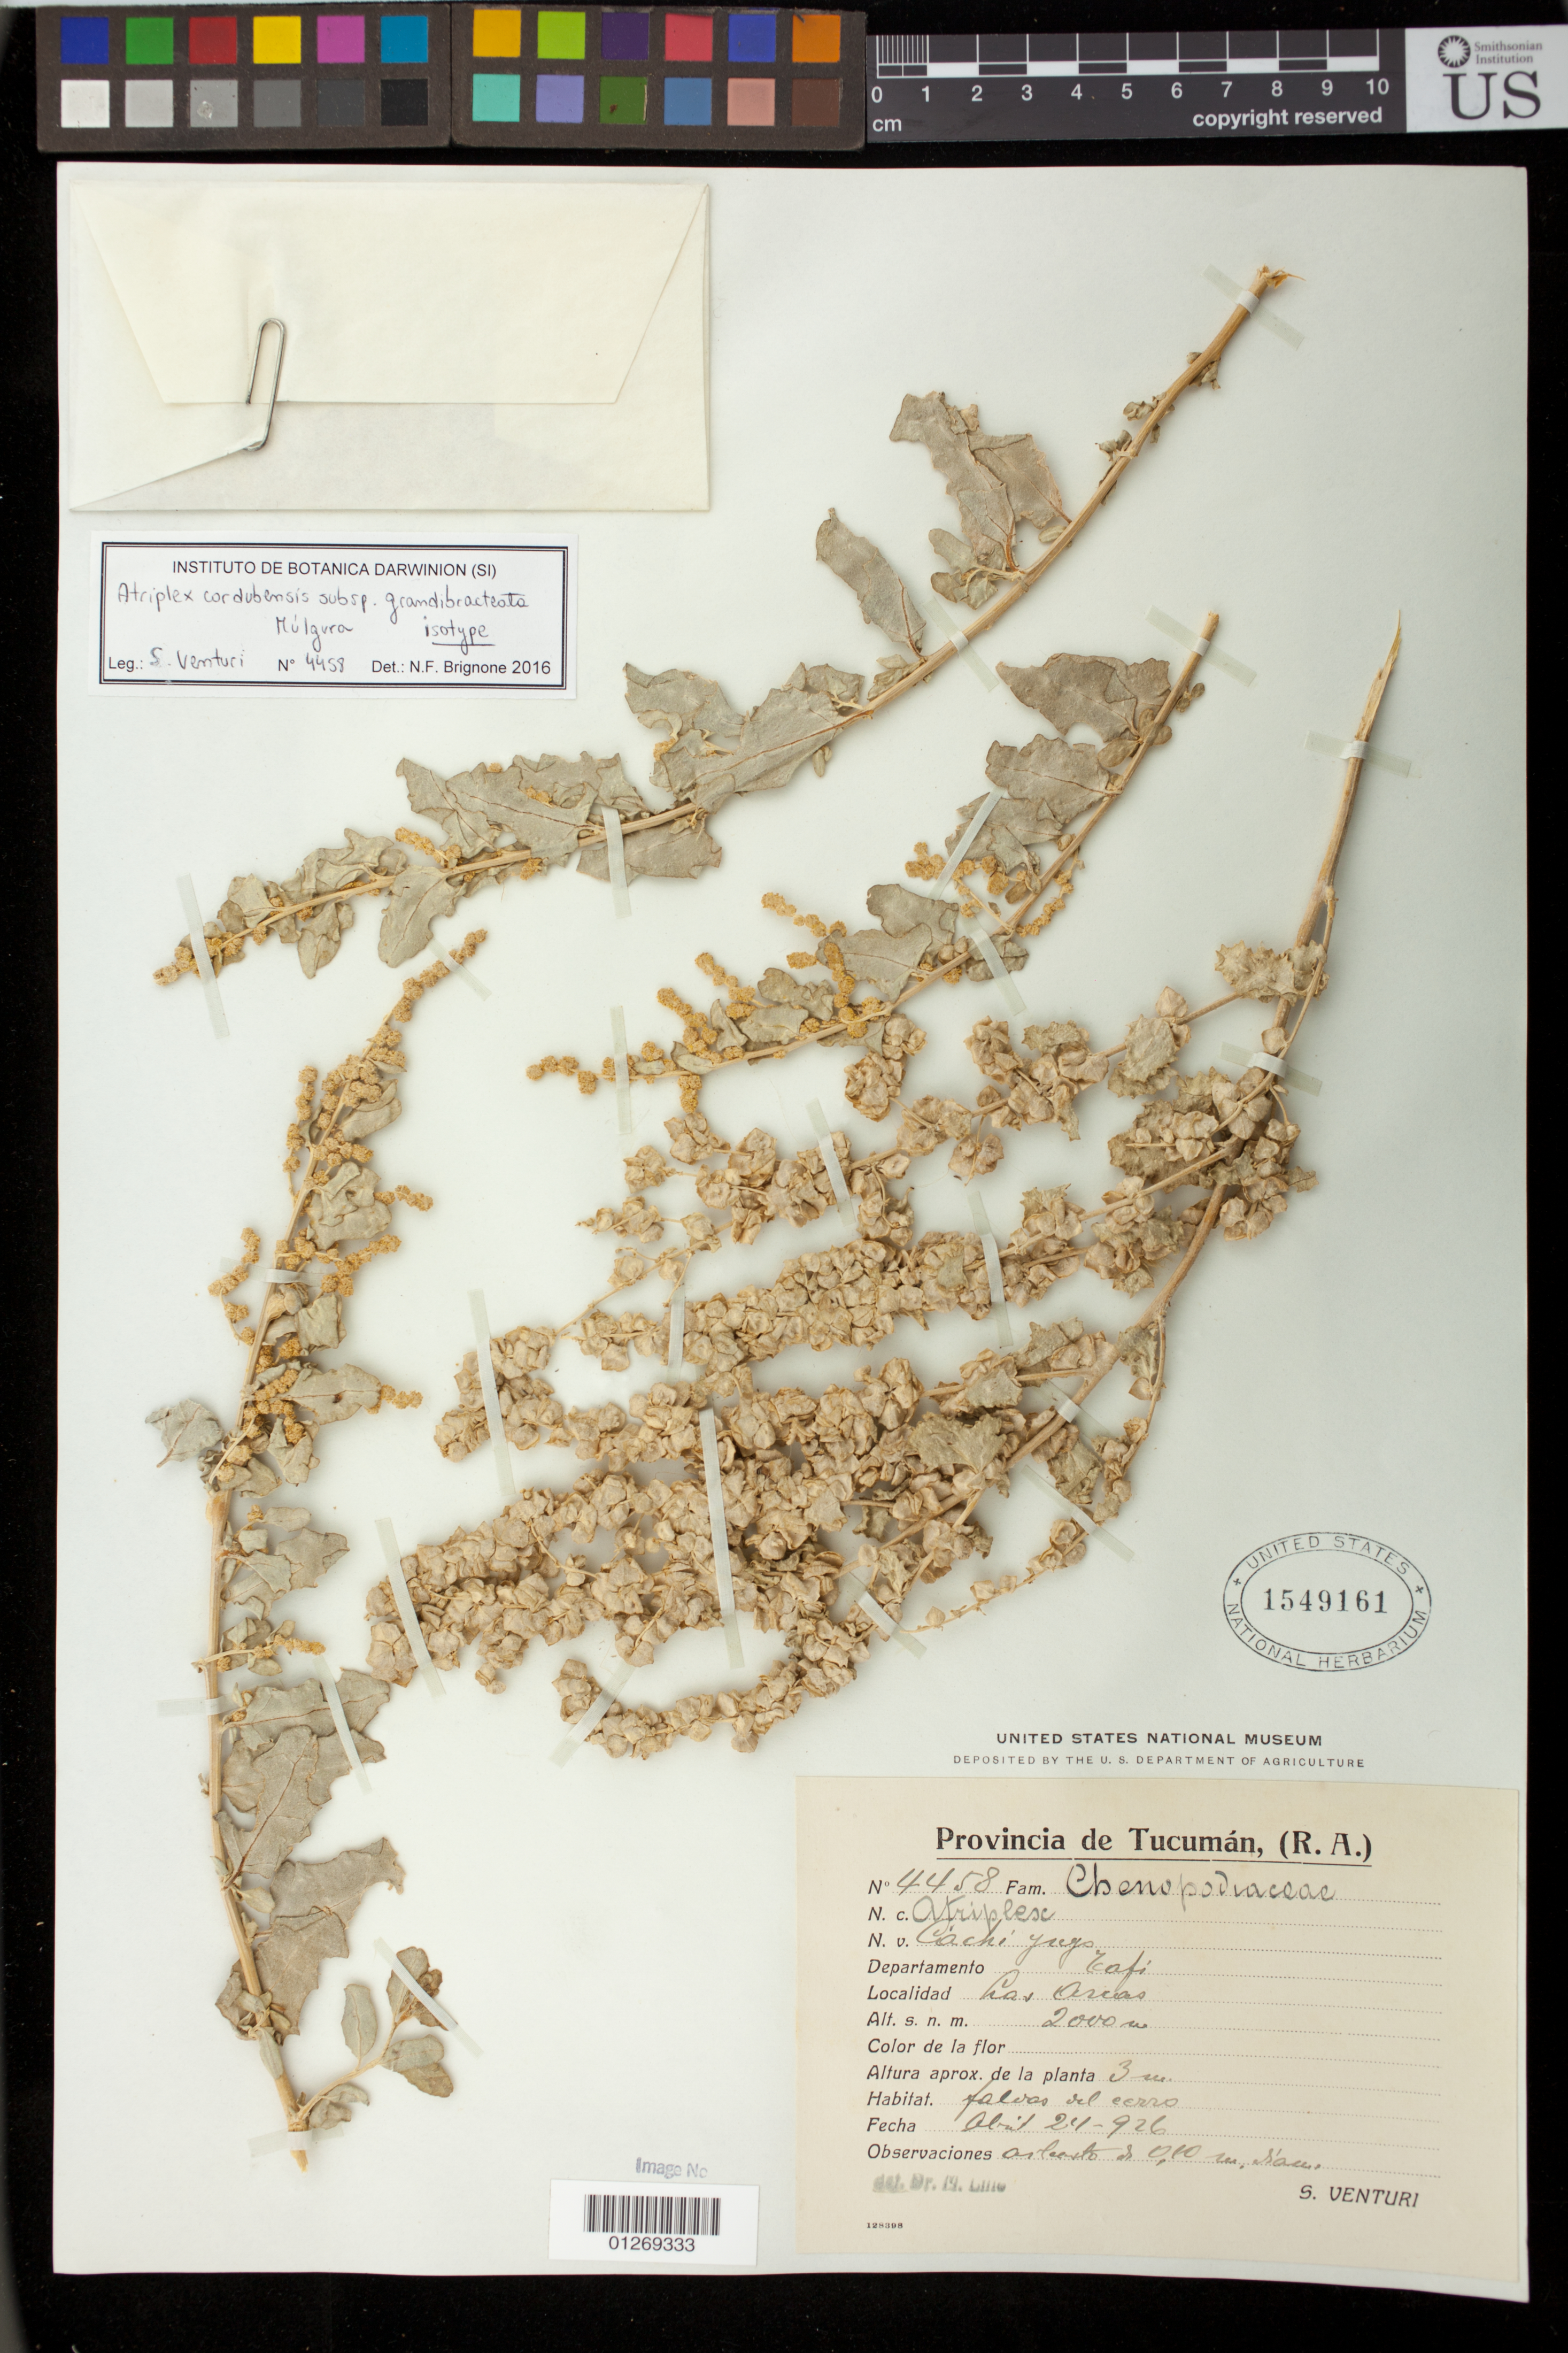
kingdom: Plantae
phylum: Tracheophyta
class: Magnoliopsida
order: Caryophyllales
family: Amaranthaceae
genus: Atriplex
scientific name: Atriplex cordobensis subsp. grandibracteata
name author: Múlgura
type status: Isotype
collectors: S. Venturi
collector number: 4458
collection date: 1926-04-24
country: Argentina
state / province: Tucuman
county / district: Tafi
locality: Provincia de Tucumán, Departamento Tafi, Las Orcas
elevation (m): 2000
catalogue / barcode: US 1549161